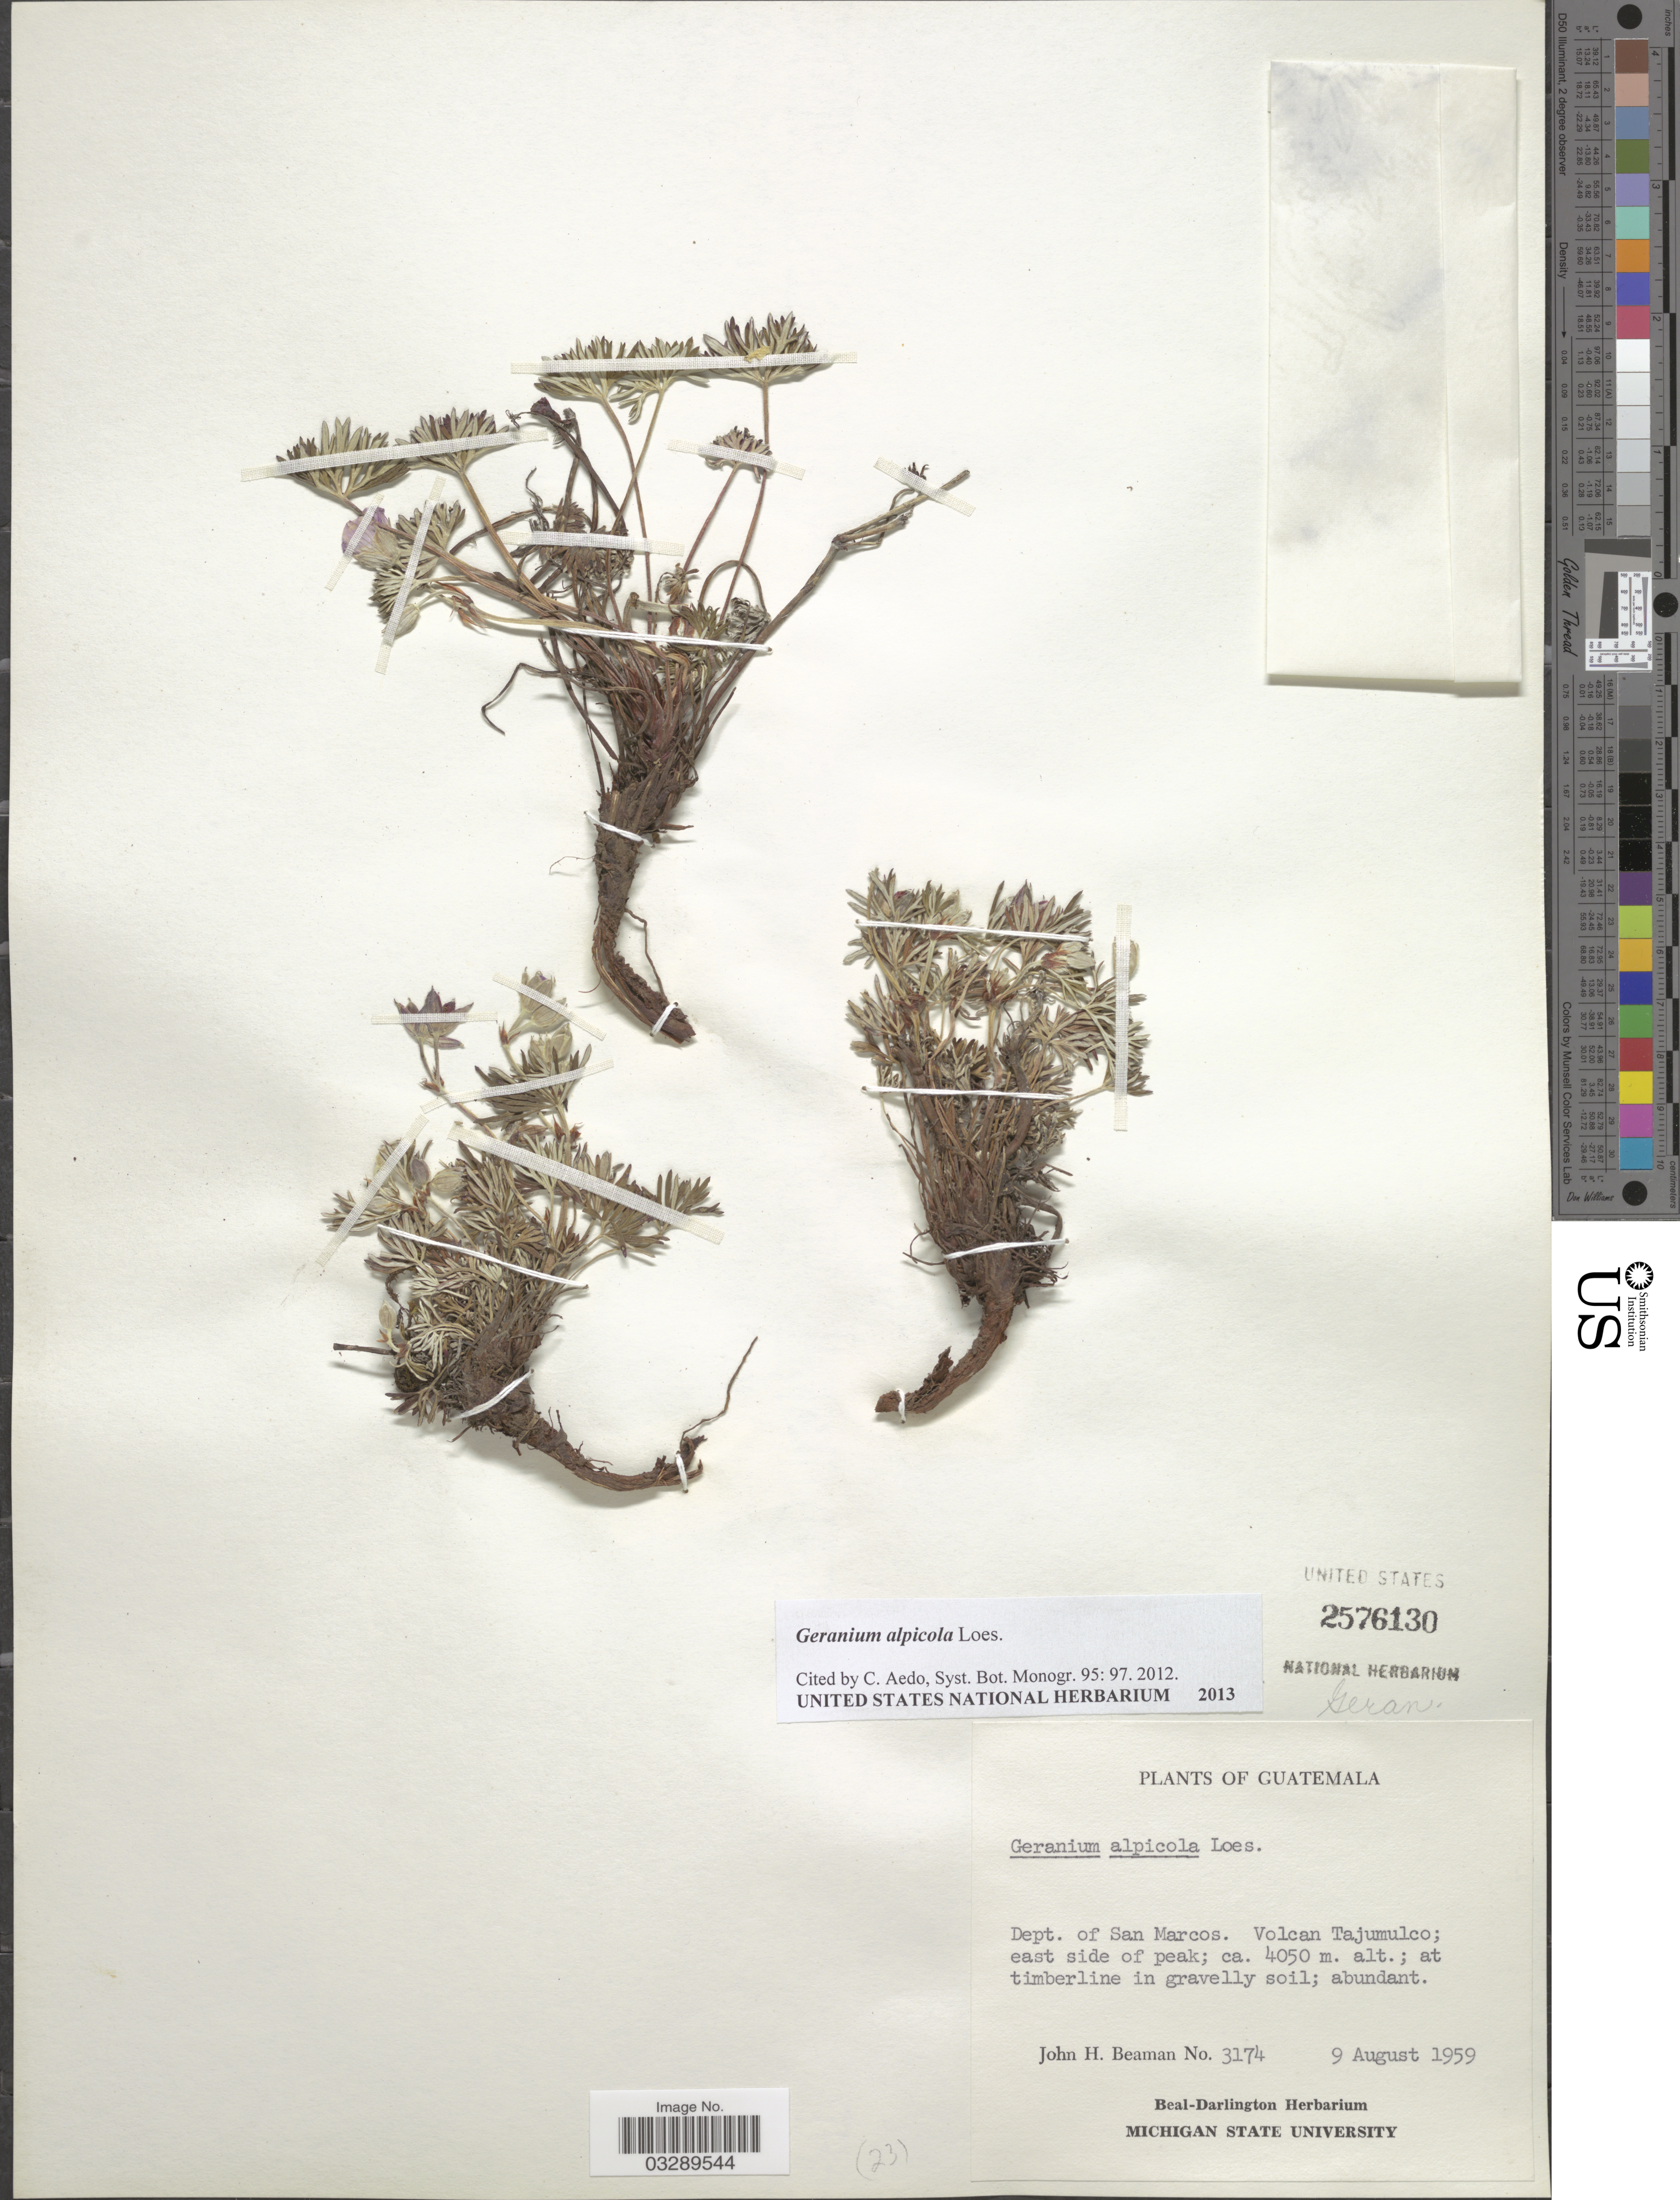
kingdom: Plantae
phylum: Tracheophyta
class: Magnoliopsida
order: Geraniales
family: Geraniaceae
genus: Geranium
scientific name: Geranium alpicola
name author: Loes.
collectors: J. H. Beaman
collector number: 3174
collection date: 1959-08-09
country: Guatemala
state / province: San Marcos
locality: Dept. of San Marcos. Volcan Tajmulco; east side of peak.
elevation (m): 4050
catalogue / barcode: US 2576130